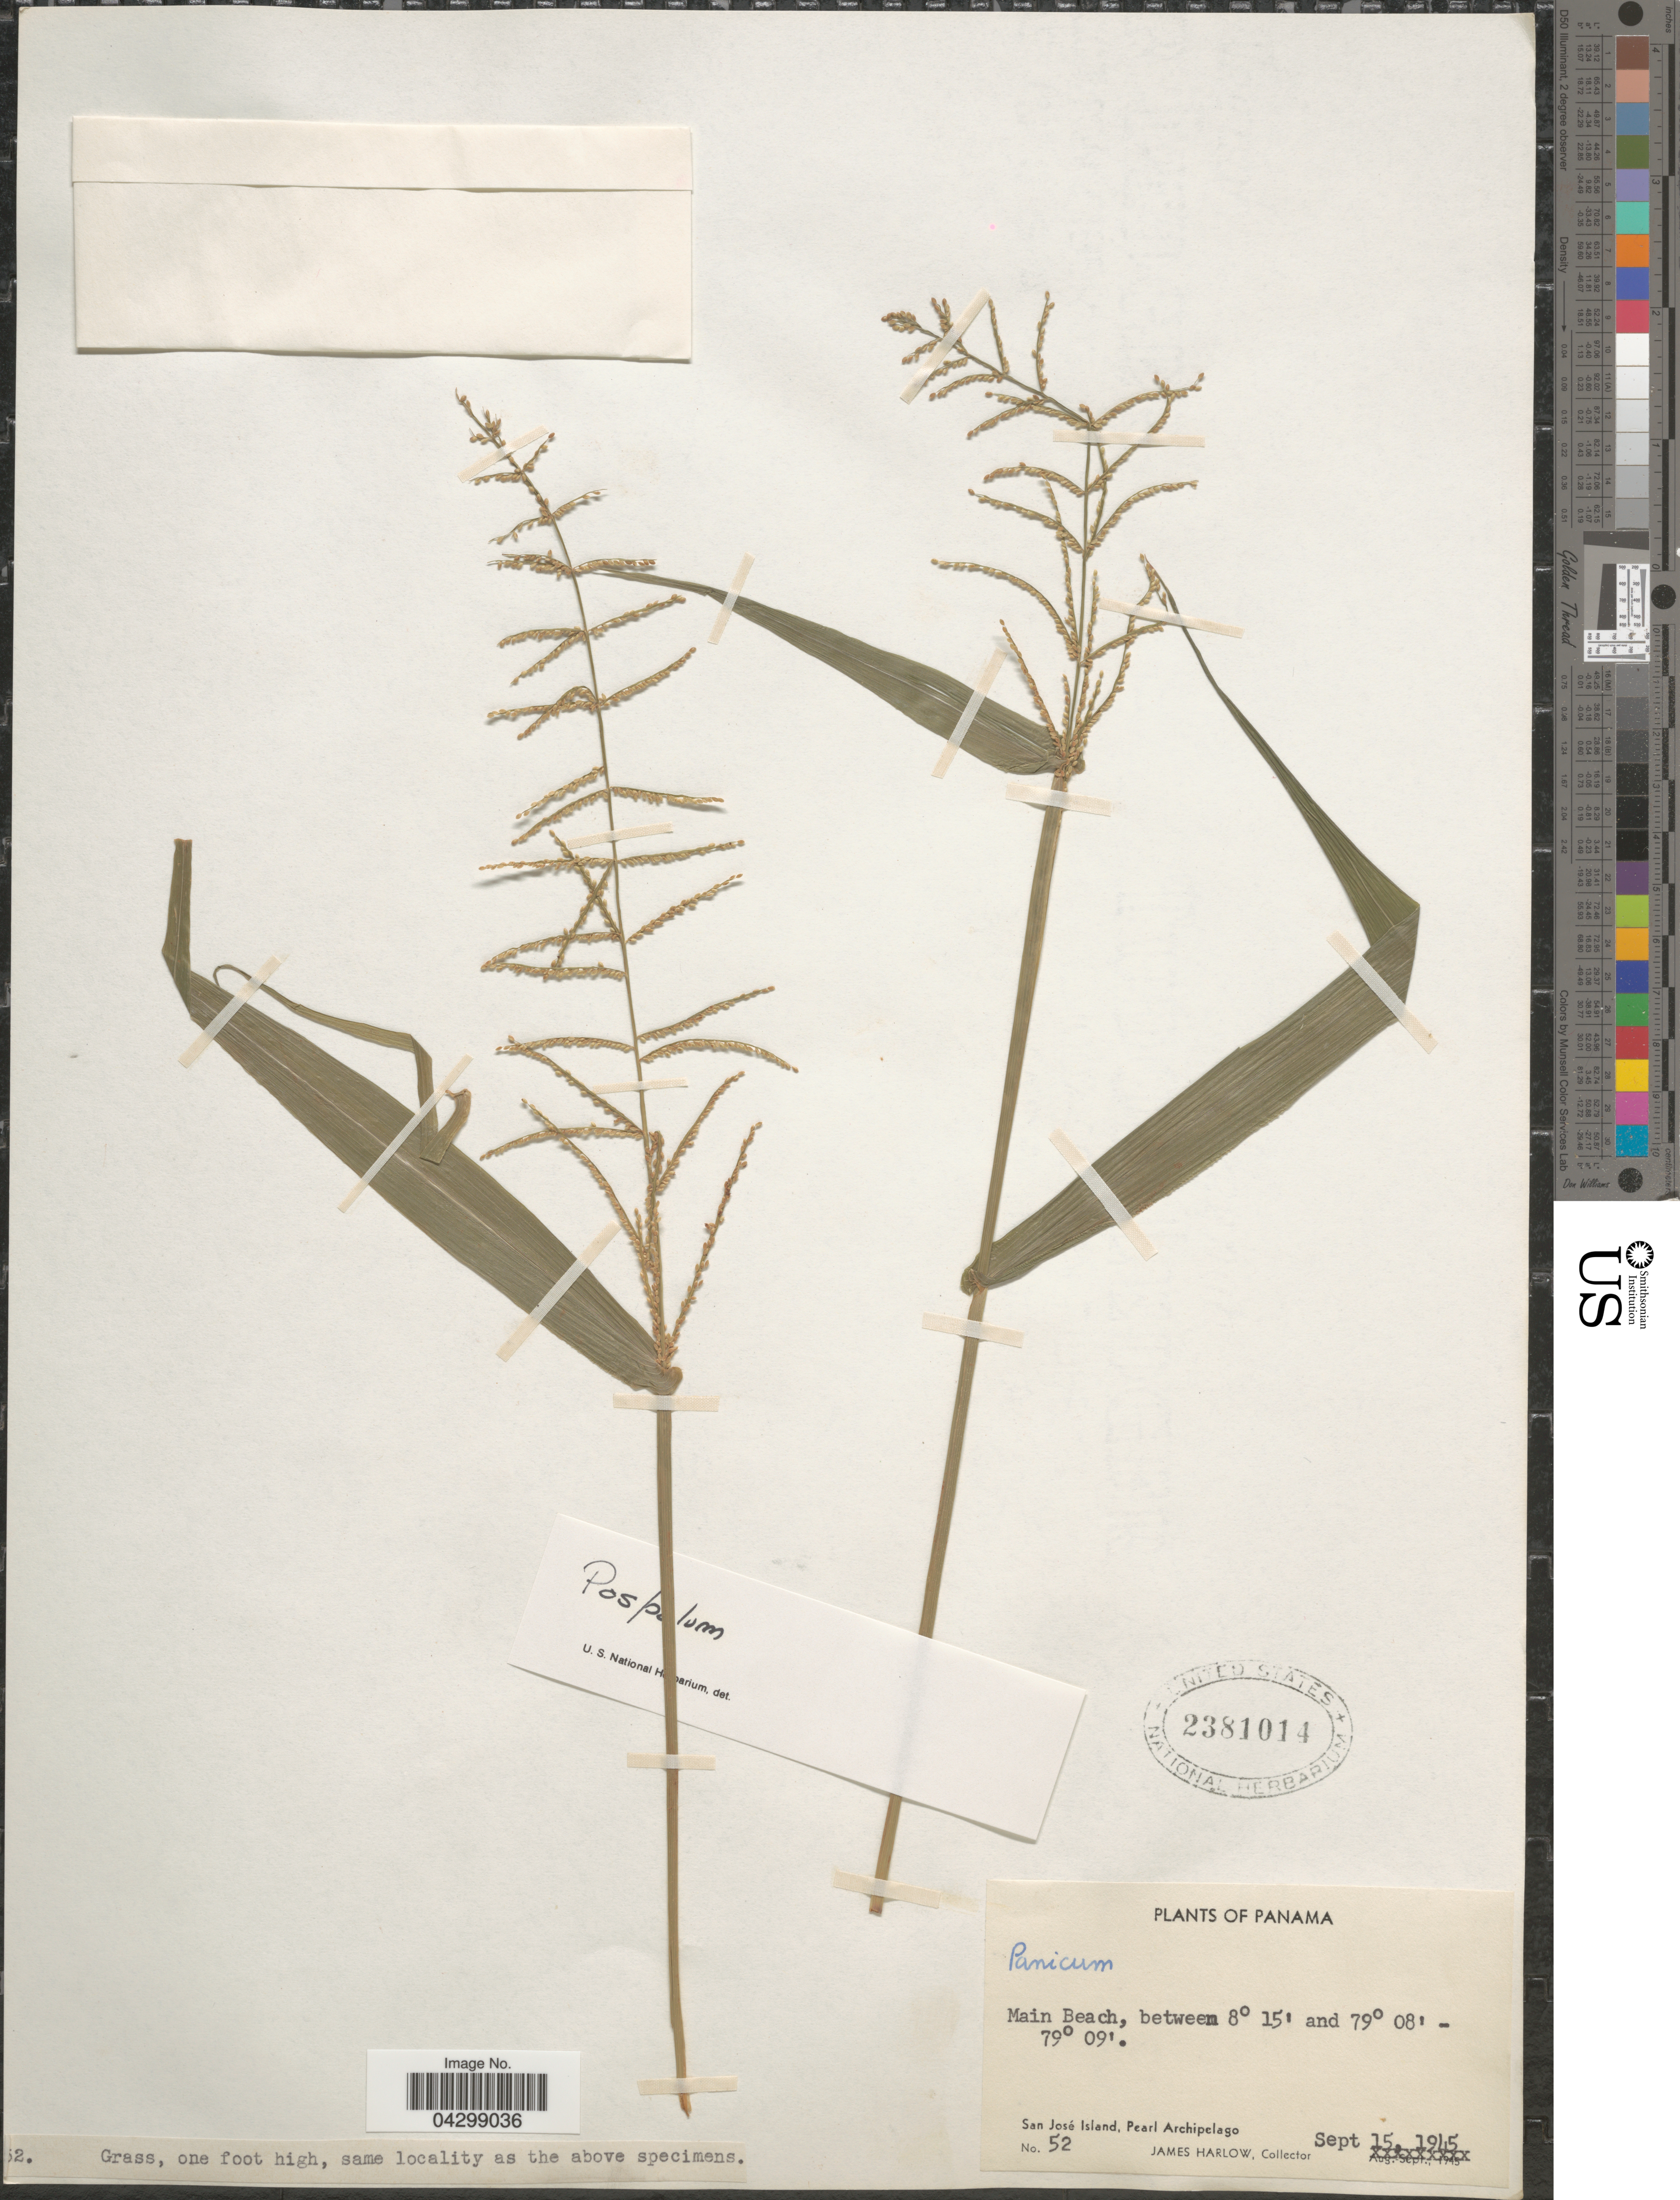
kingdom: Plantae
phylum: Tracheophyta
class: Liliopsida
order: Poales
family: Poaceae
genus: Panicum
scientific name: Panicum sp.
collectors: J. Harlow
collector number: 52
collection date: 1945-09-15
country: Panama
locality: Main Beach. San José Island, Pearl Archipelago.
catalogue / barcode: US 2381014